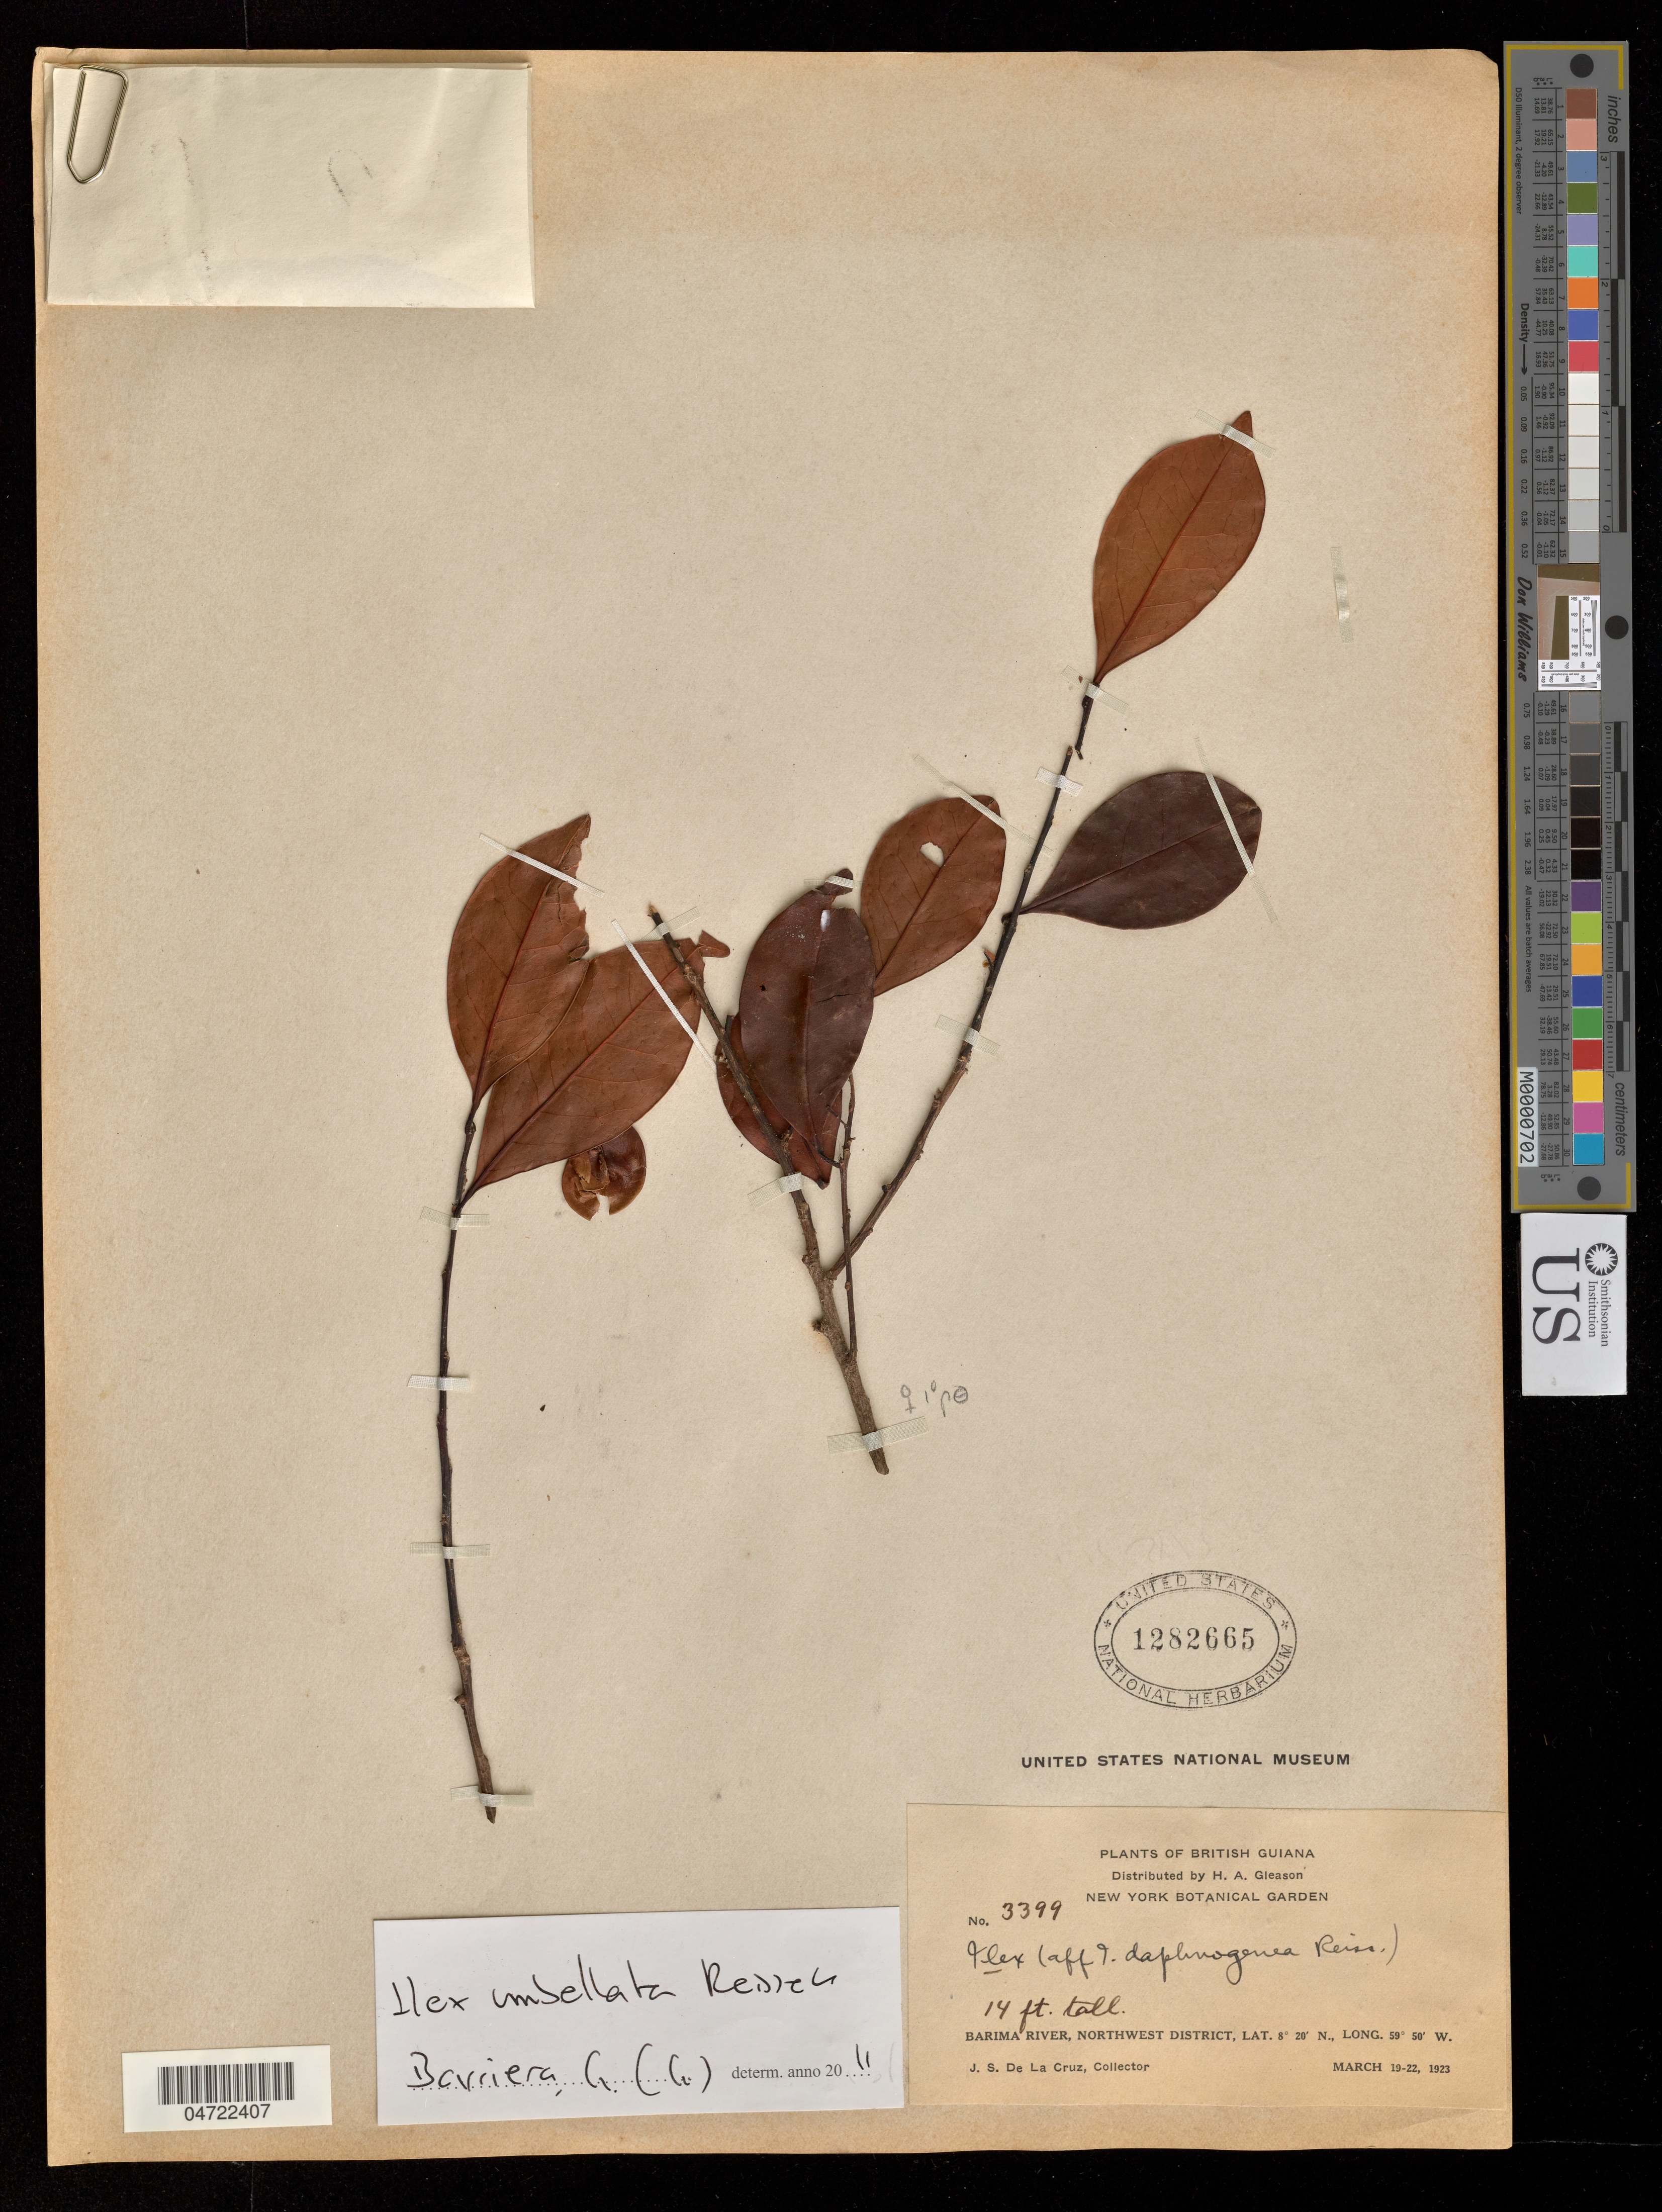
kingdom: Plantae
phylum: Tracheophyta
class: Magnoliopsida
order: Aquifoliales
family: Aquifoliaceae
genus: Ilex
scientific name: Ilex umbellata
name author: Klotzsch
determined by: Barriera, Gabrielle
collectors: J. S. de la Cruz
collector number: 3399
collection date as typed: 19 Mar 1923 to 22 Mar 1923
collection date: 1923-03-19/1923-03-22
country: Guyana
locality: Barima River, Northwest District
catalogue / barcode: US 1282665